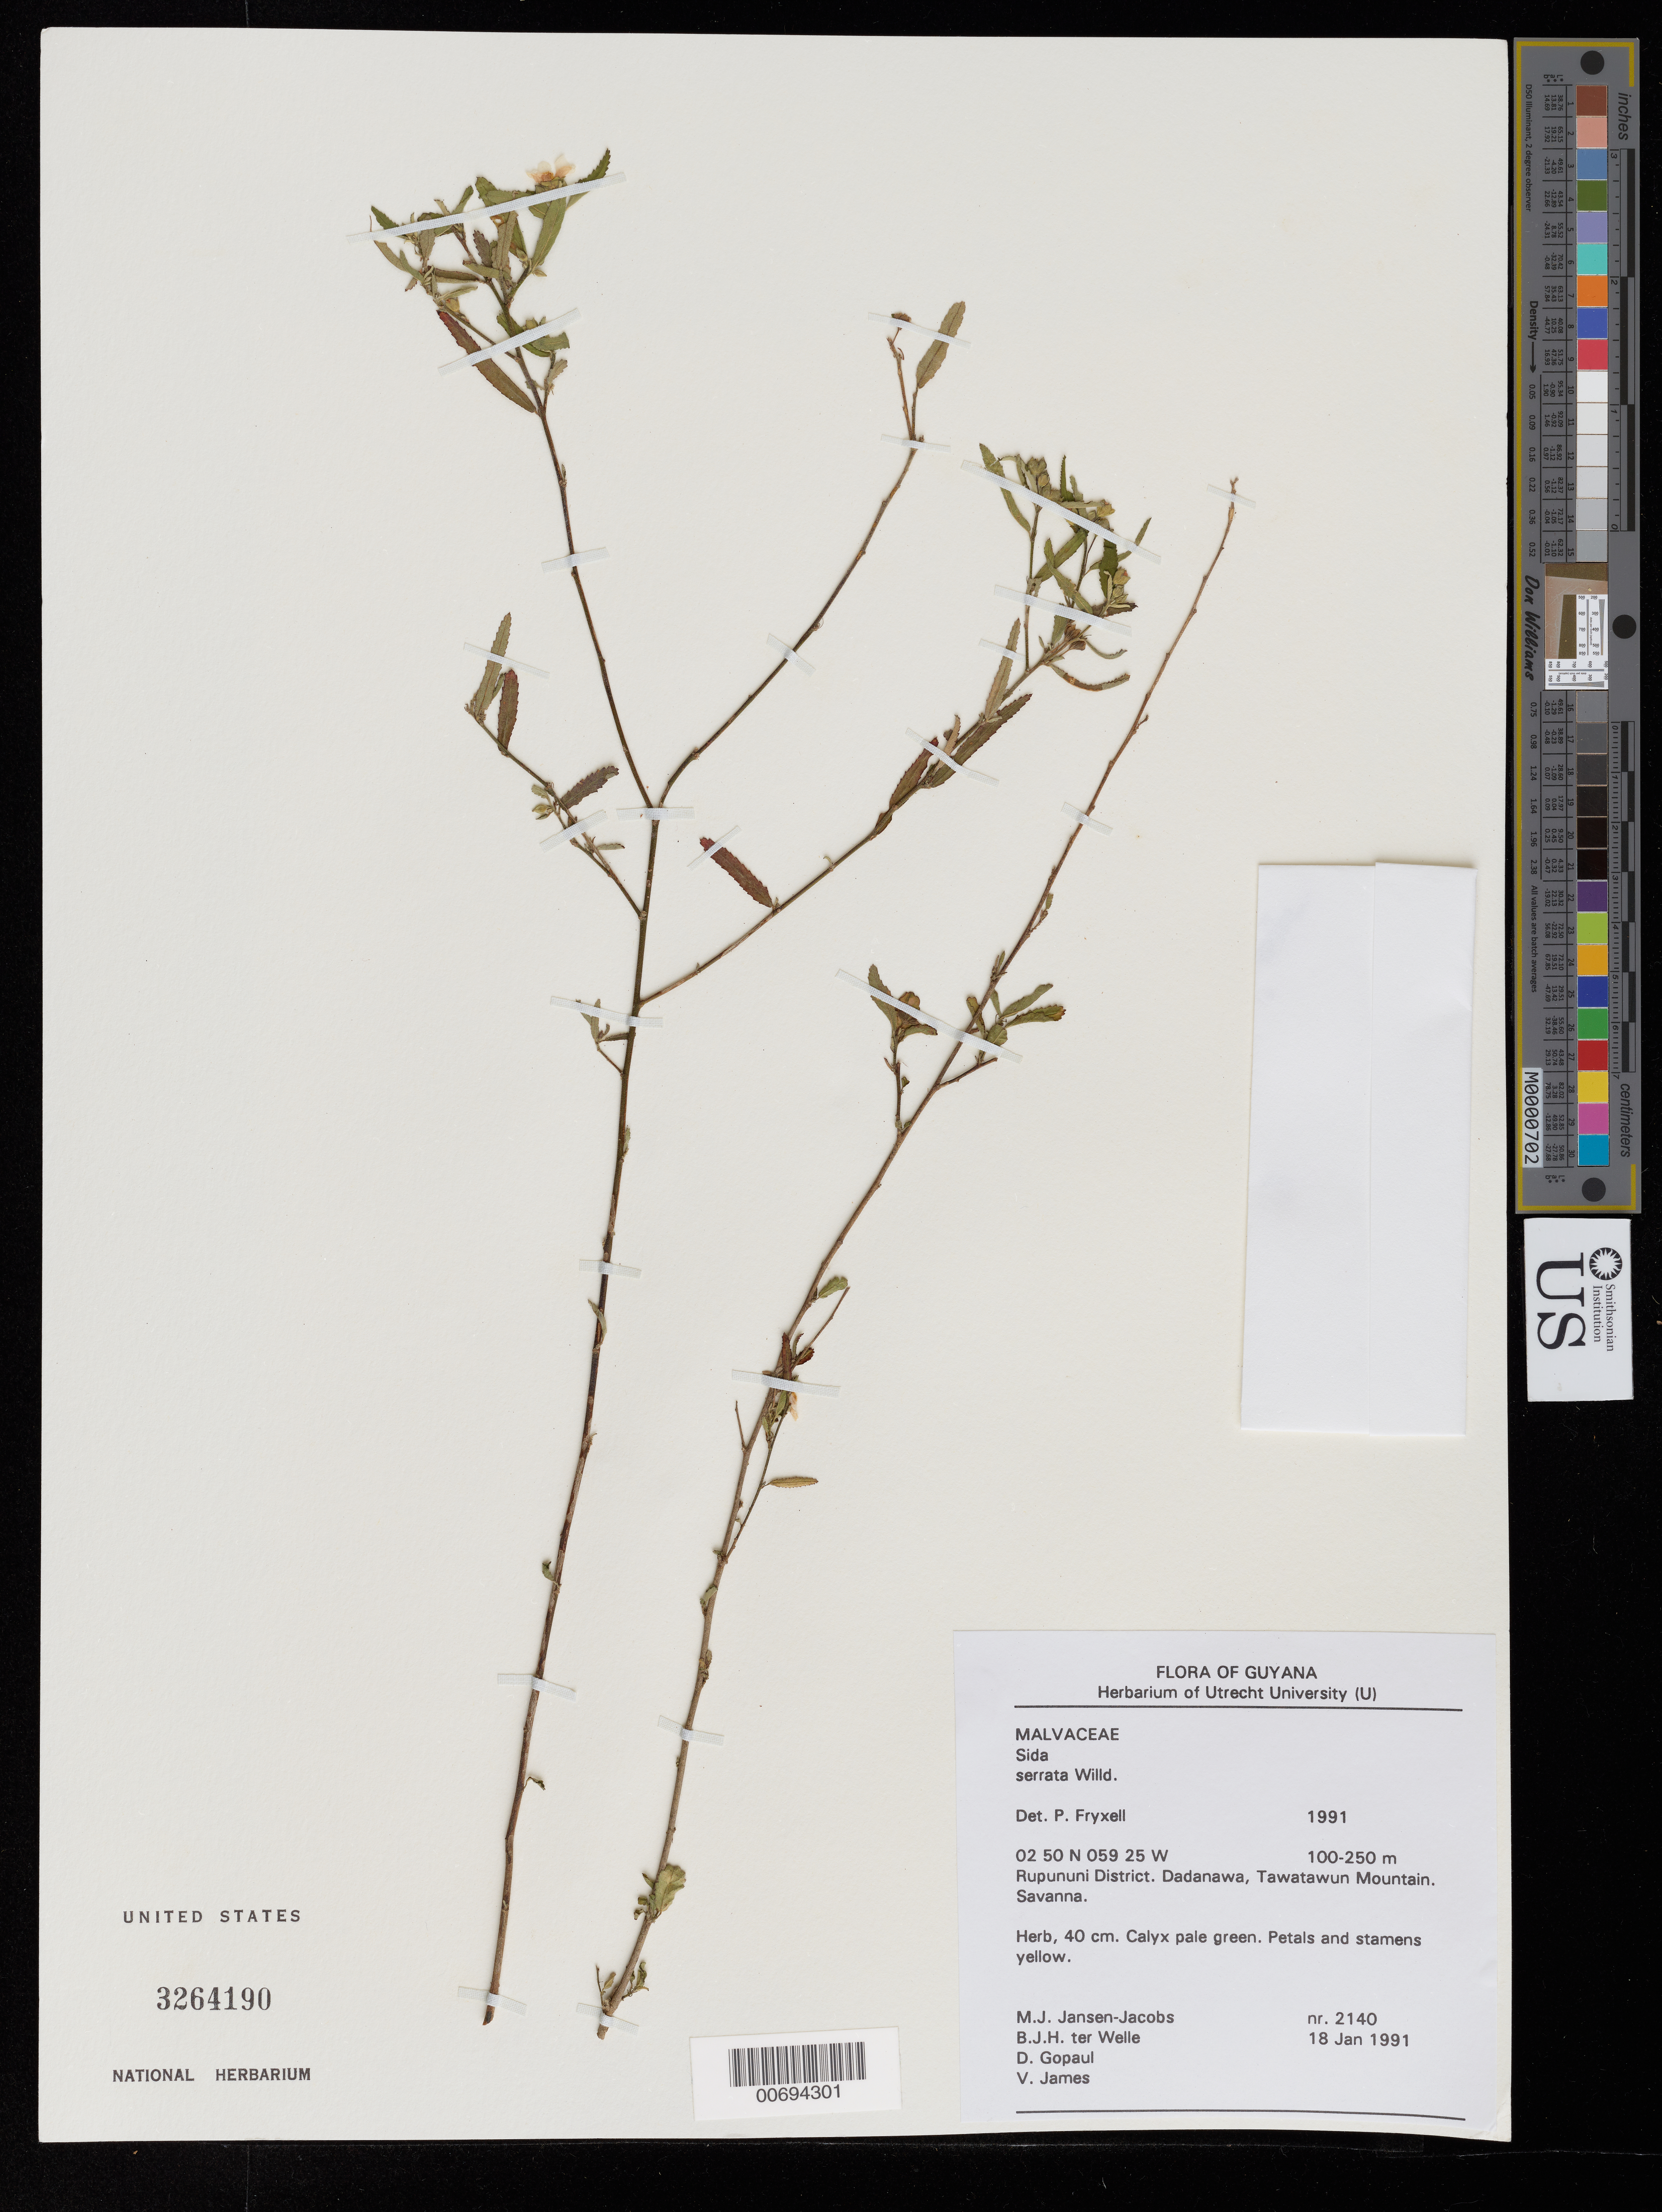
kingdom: Plantae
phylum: Tracheophyta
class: Magnoliopsida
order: Malvales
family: Malvaceae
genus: Sida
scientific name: Sida serrata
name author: Willd. ex Spreng.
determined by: Fryxell, Paul A.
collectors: M. J. Jansen-Jacobs, B. Welle, D. Gopaul & V. James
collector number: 2140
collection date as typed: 18-Jan-91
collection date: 1991-01-18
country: Guyana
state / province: U. Takutu-U. Essequibo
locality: Tawatawun Mountain, Dadanawa, Rupununi District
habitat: Savanna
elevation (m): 100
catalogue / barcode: US 3264190